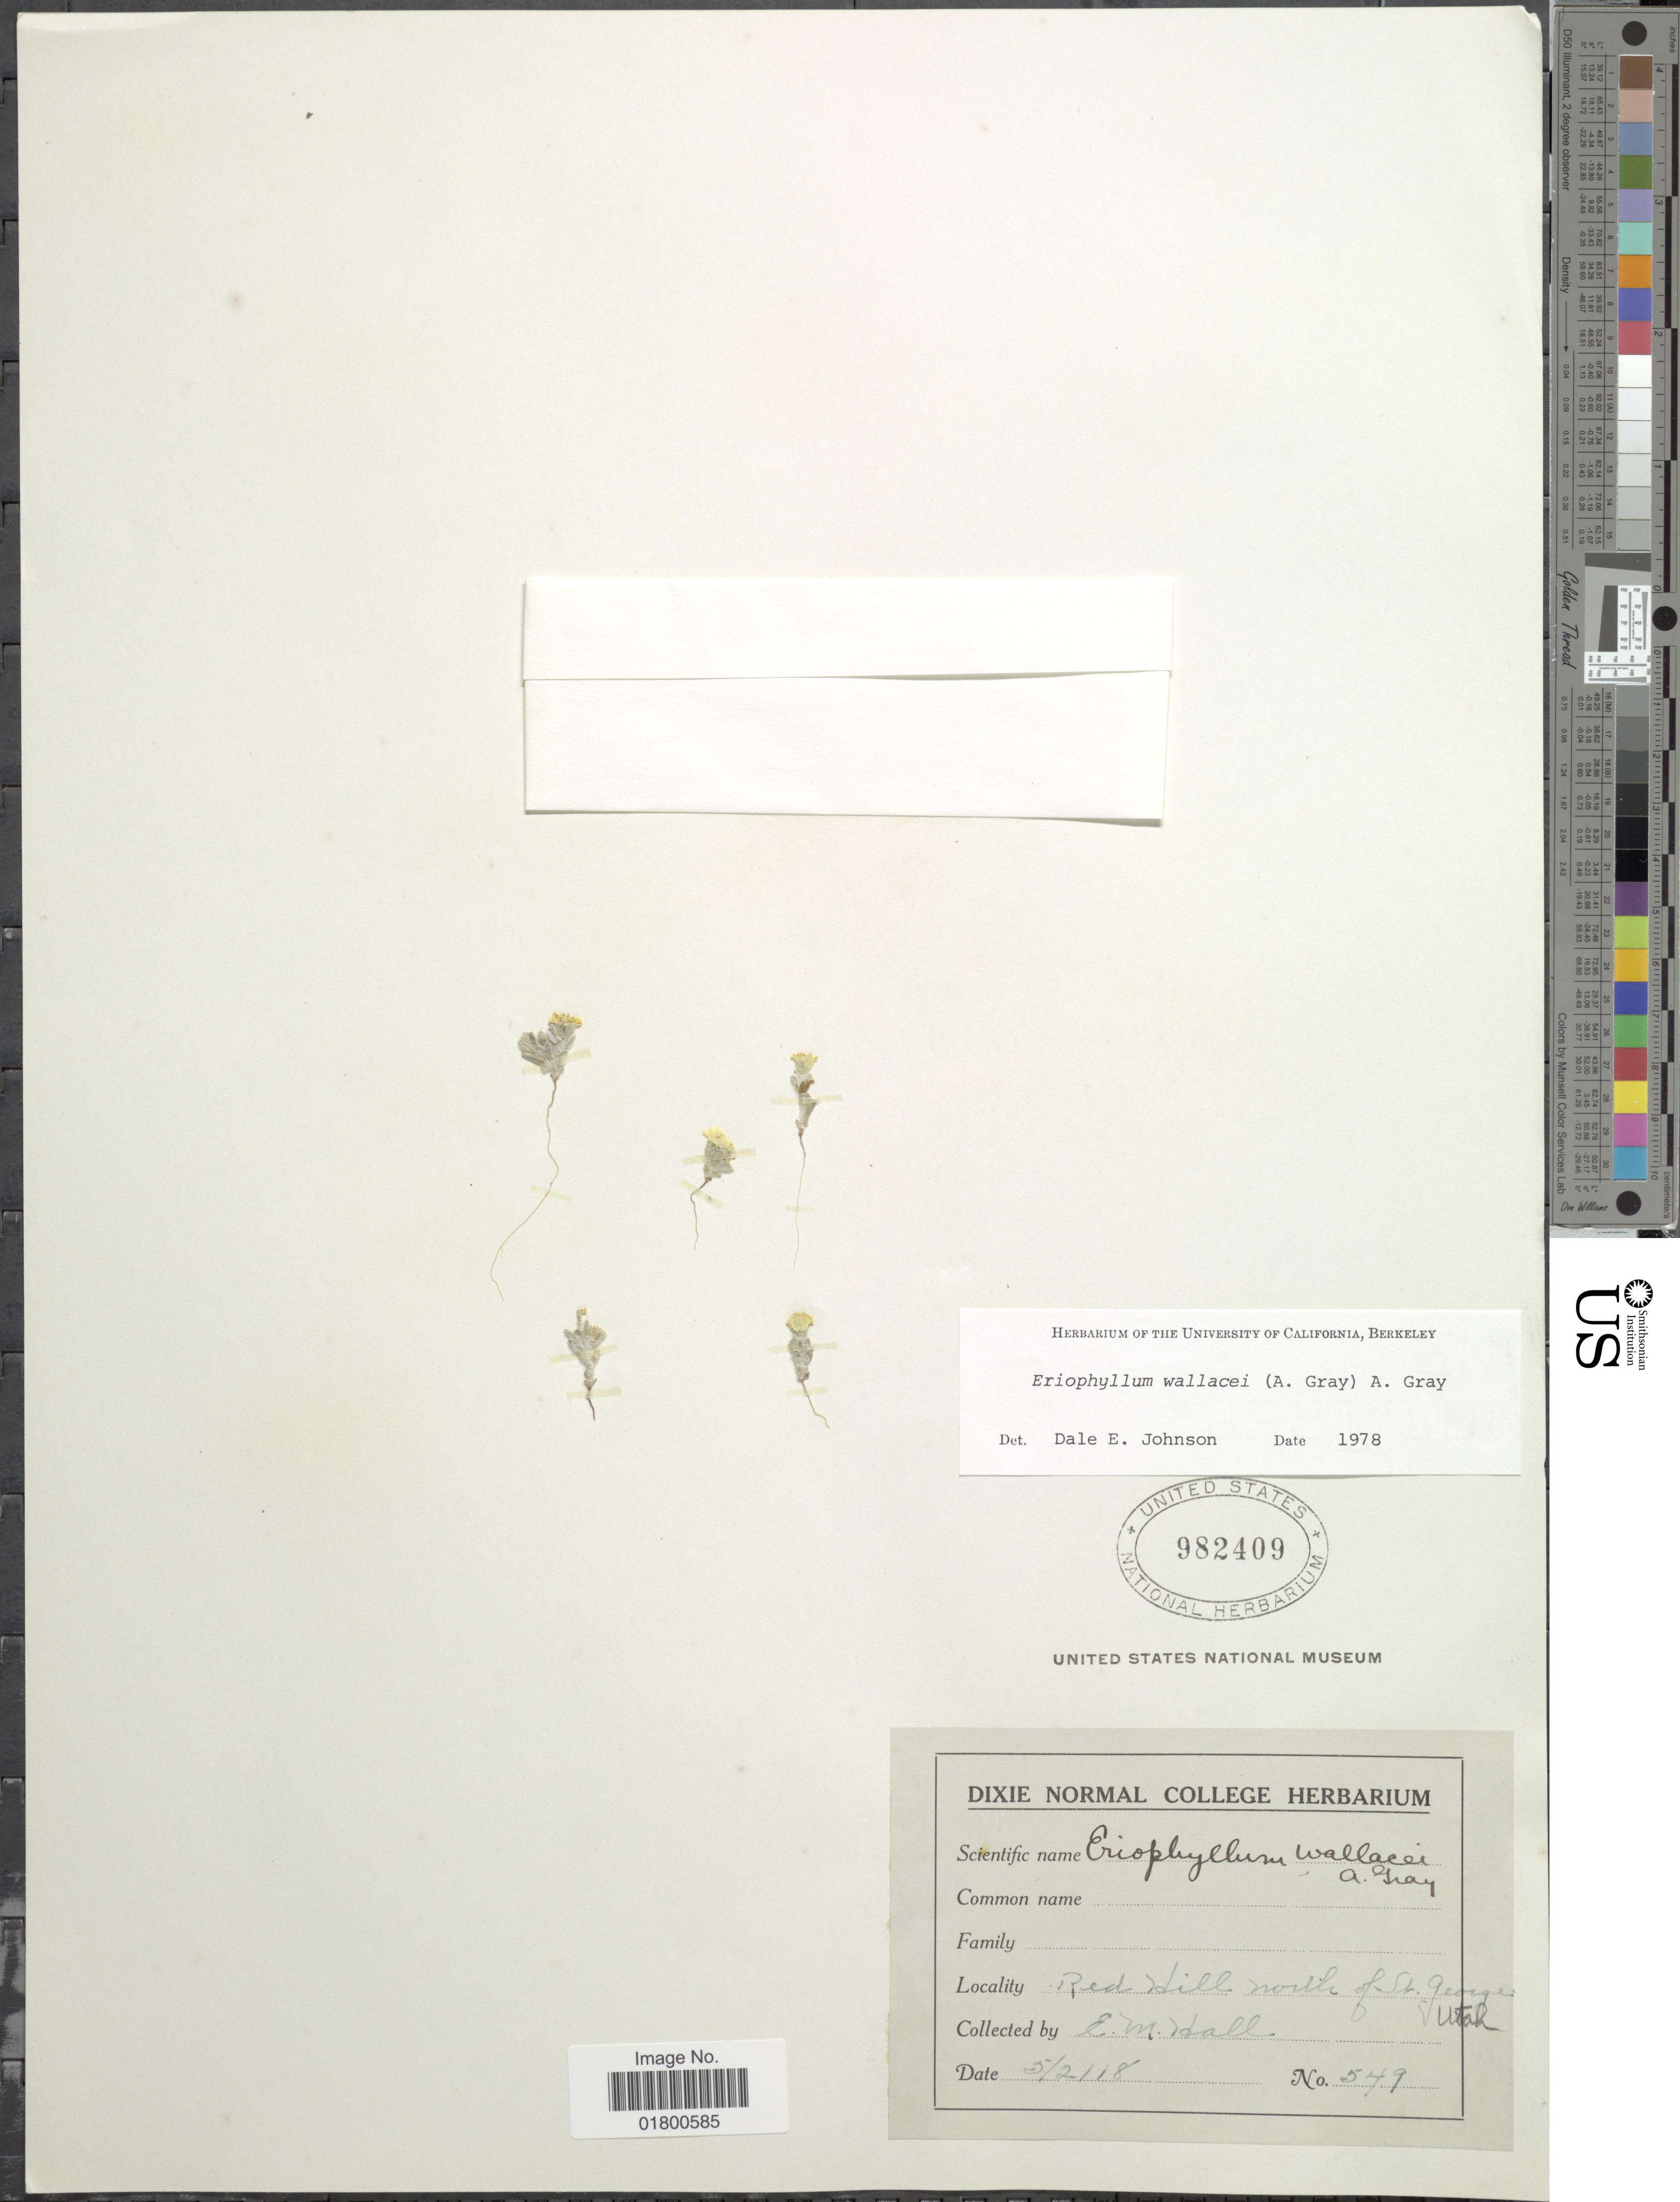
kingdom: Plantae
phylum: Tracheophyta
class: Magnoliopsida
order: Asterales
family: Asteraceae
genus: Eriophyllum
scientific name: Eriophyllum wallacei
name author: (A. Gray) A. Gray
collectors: E. Hall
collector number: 549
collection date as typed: Transcribed d/m/y: 2/5/18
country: United States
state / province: Utah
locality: Red Hill, north of St. George, Utah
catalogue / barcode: US 982409